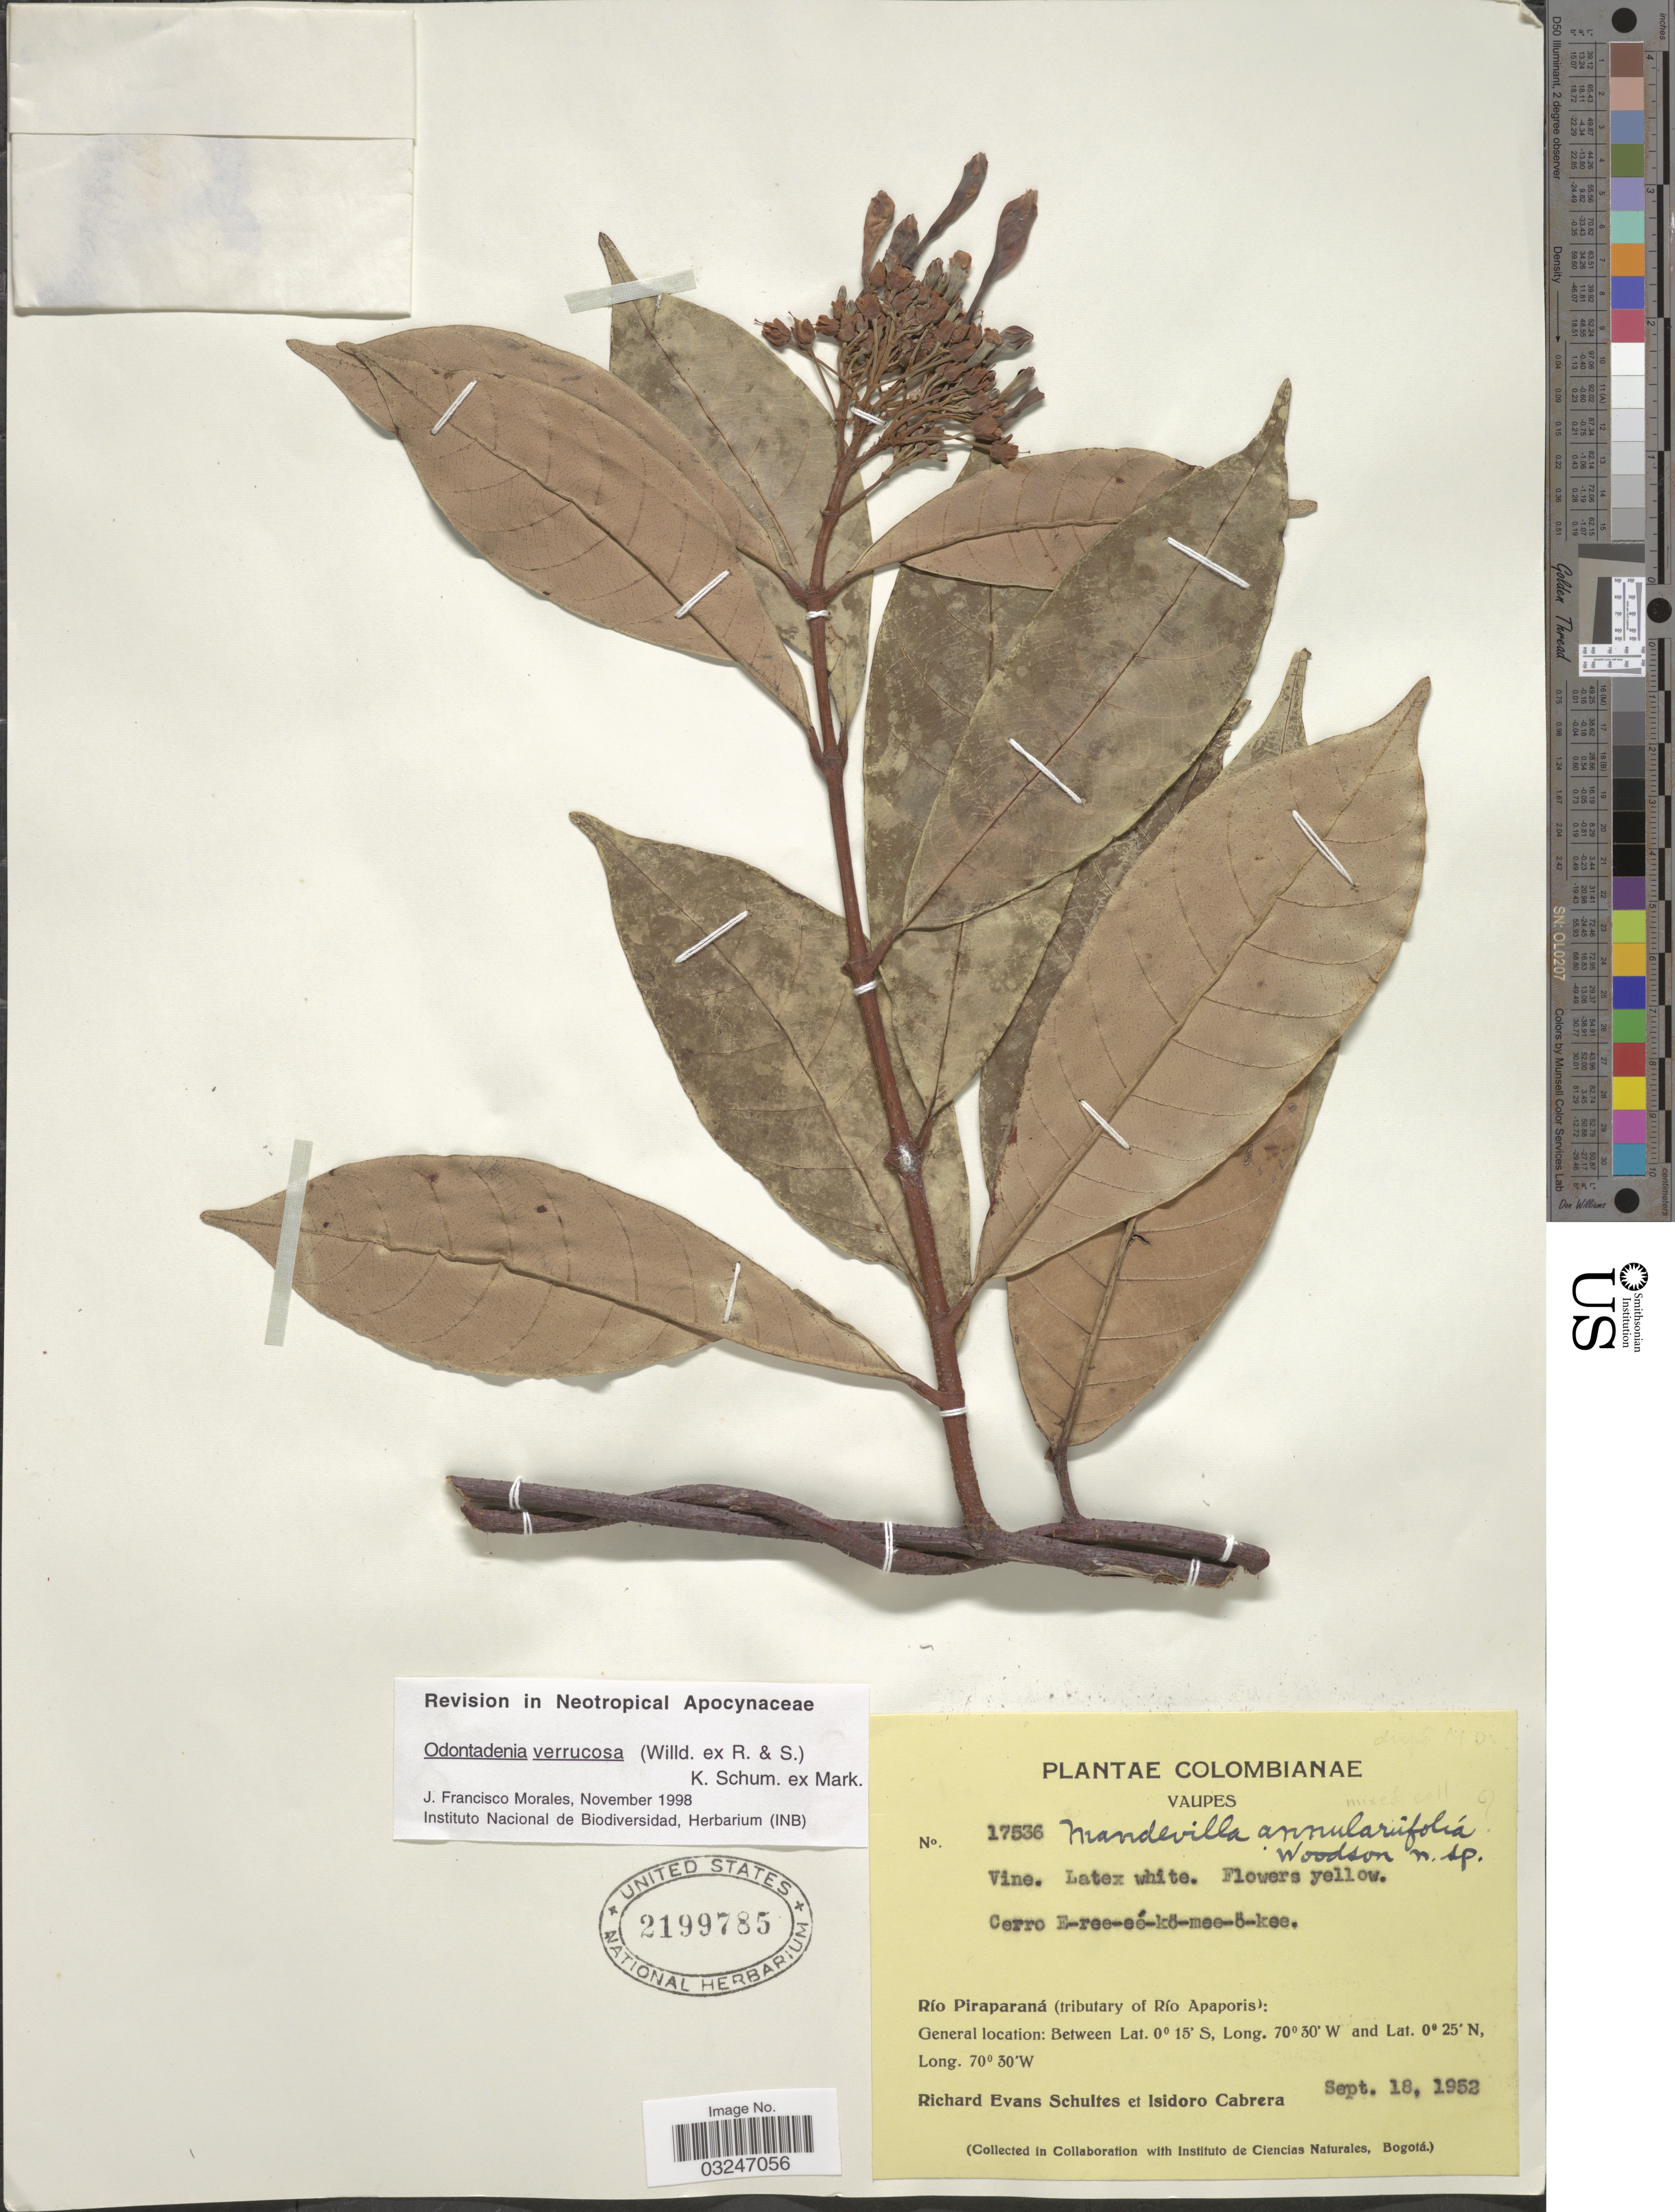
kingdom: Plantae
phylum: Tracheophyta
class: Magnoliopsida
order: Gentianales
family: Apocynaceae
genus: Odontadenia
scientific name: Odontadenia verrucosa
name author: (Willd. ex Roem. & Schult.) K. Schum. ex Markgr.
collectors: R. E. Schultes & I. Cabrera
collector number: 17536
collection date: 1952-09-18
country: Colombia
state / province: Vaupés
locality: Cerro E-ree-ee'-kö-mee-ö-kee. Río Piraparaná (tributary of Río Apaporis).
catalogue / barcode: US 2199785